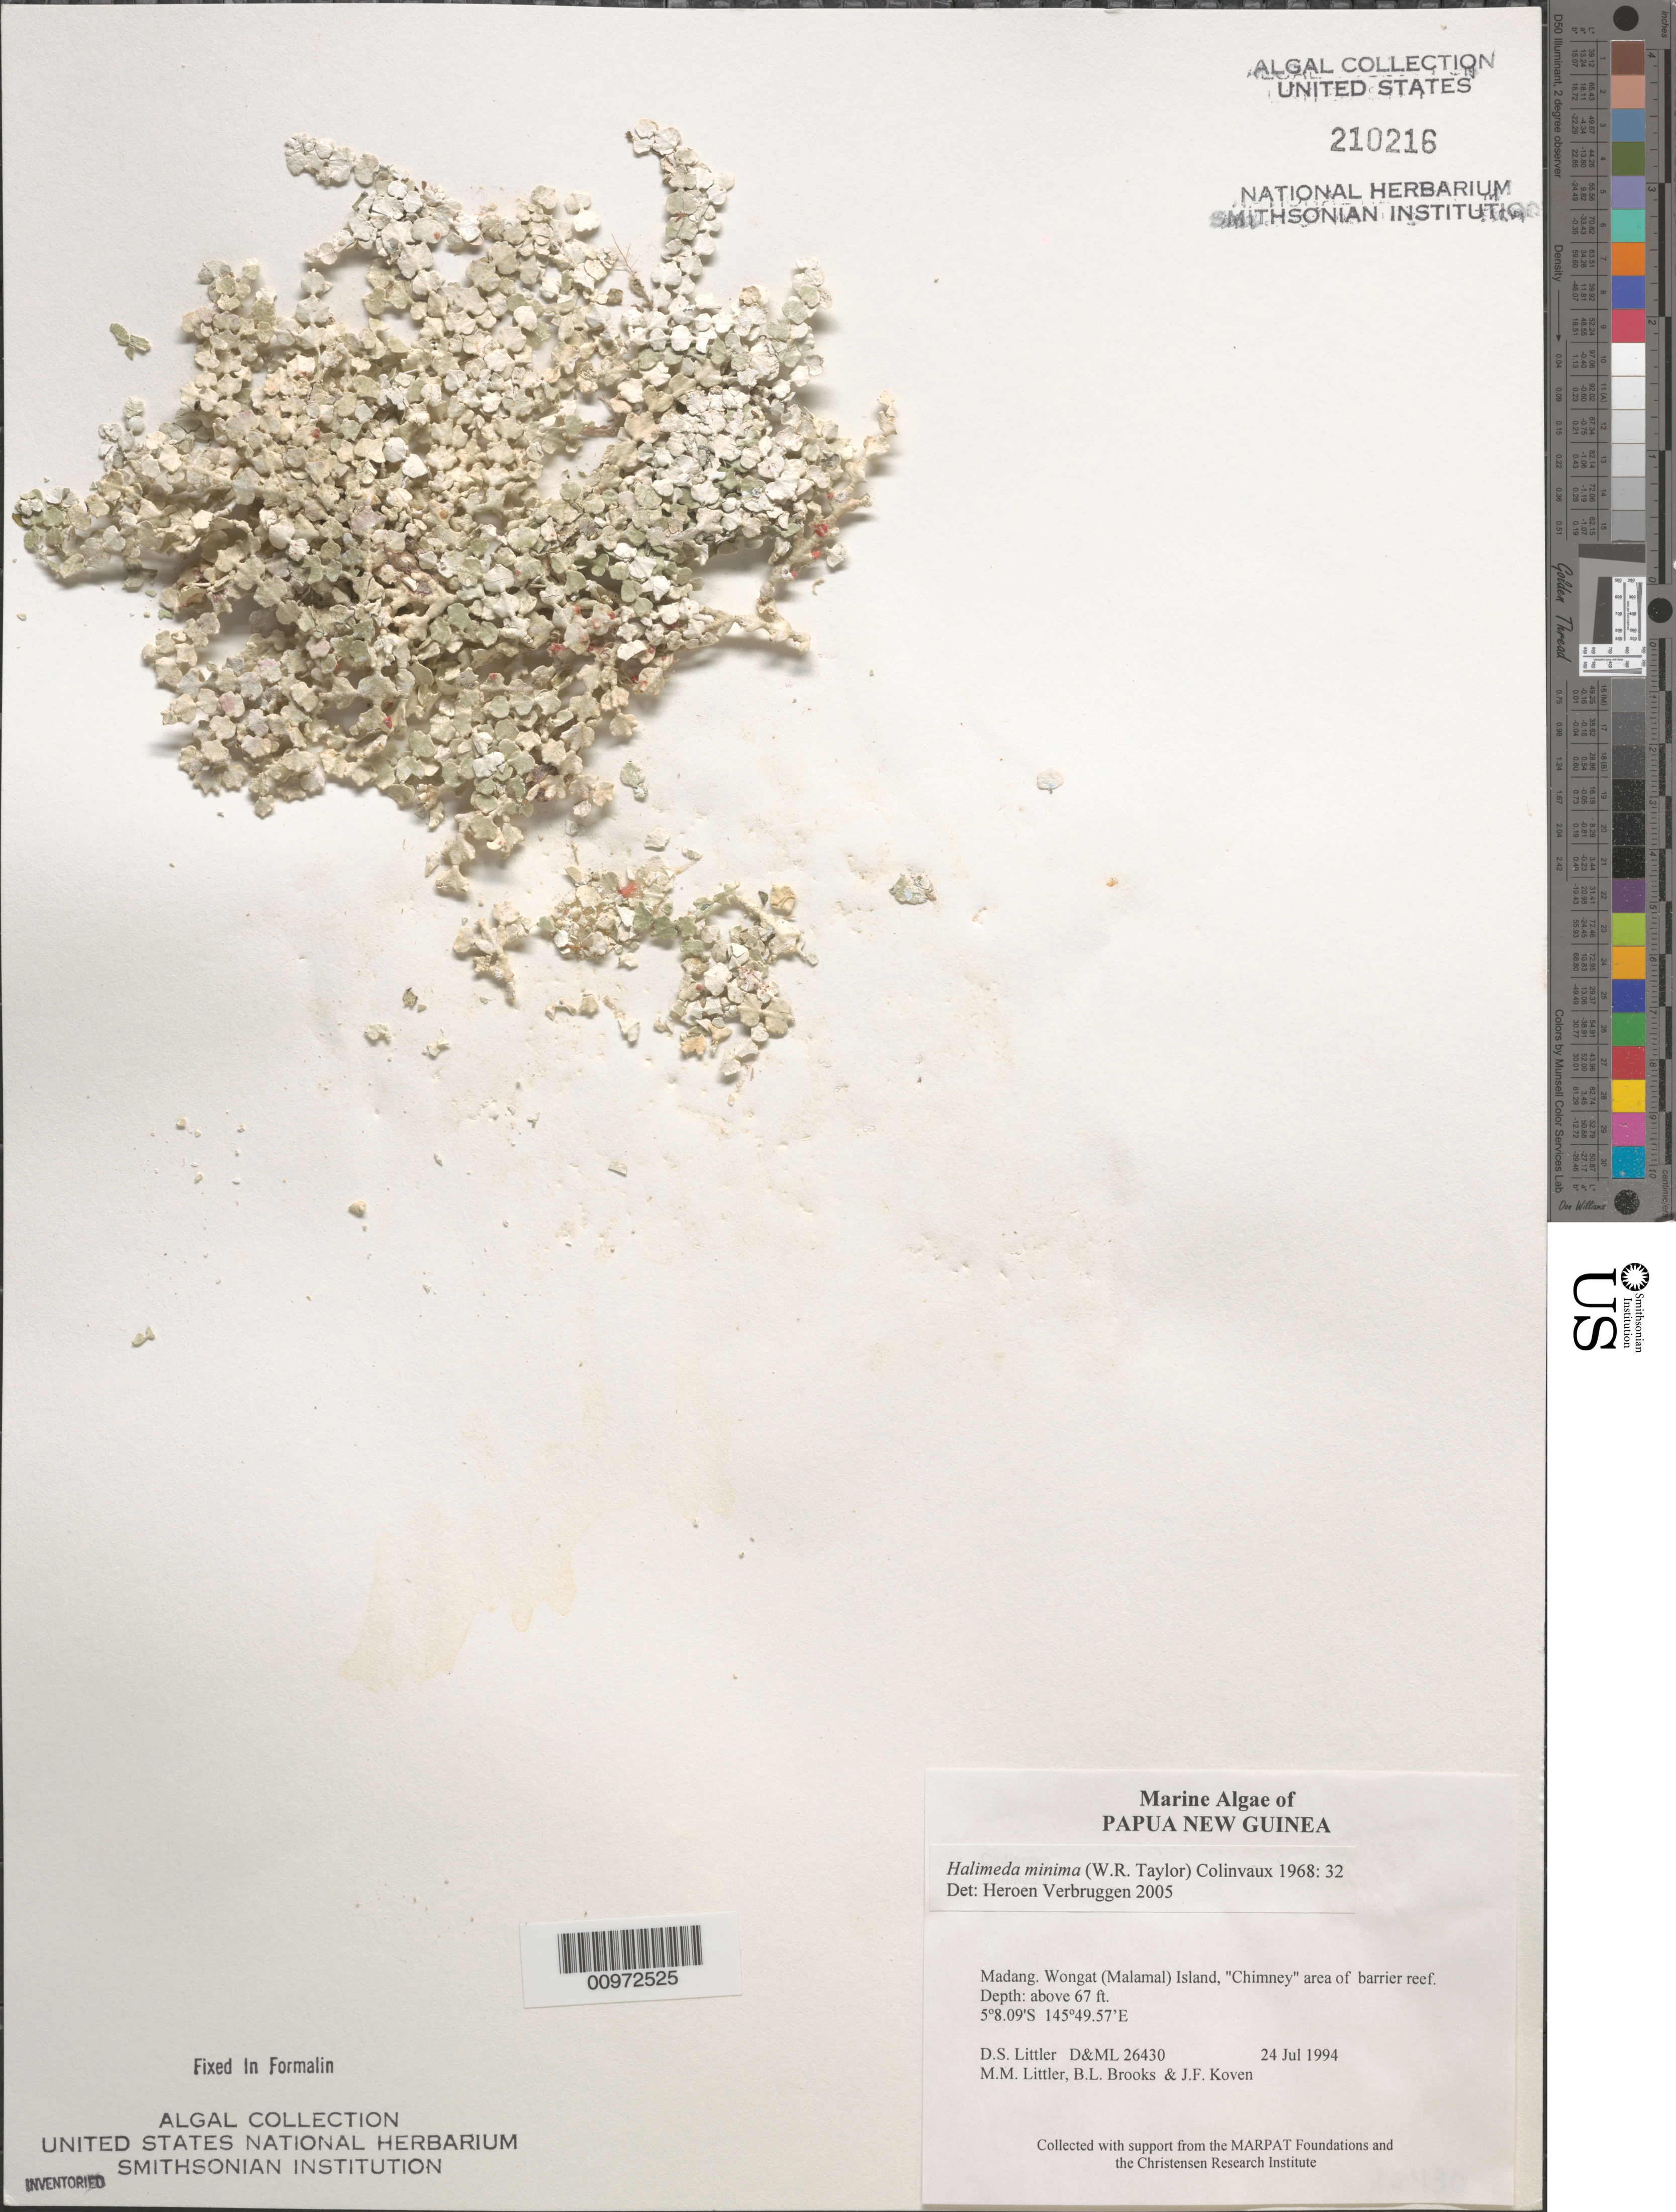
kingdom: Plantae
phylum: Chlorophyta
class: Ulvophyceae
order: Bryopsidales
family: Halimedaceae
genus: Halimeda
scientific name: Halimeda minima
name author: (W.R. Taylor) Hillis-Colinvaux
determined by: Verbruggen, H.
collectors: D. S. Littler, M. M. Littler, B. Brooks & J. Koven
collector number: D&ML 26430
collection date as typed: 24 Jul 1994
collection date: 1994-07-24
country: Papua New Guinea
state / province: Madang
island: Wongat [Malamal]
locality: Chimney area of barrier reef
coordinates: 5 8.09'S, 145 49.57'E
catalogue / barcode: US 210216